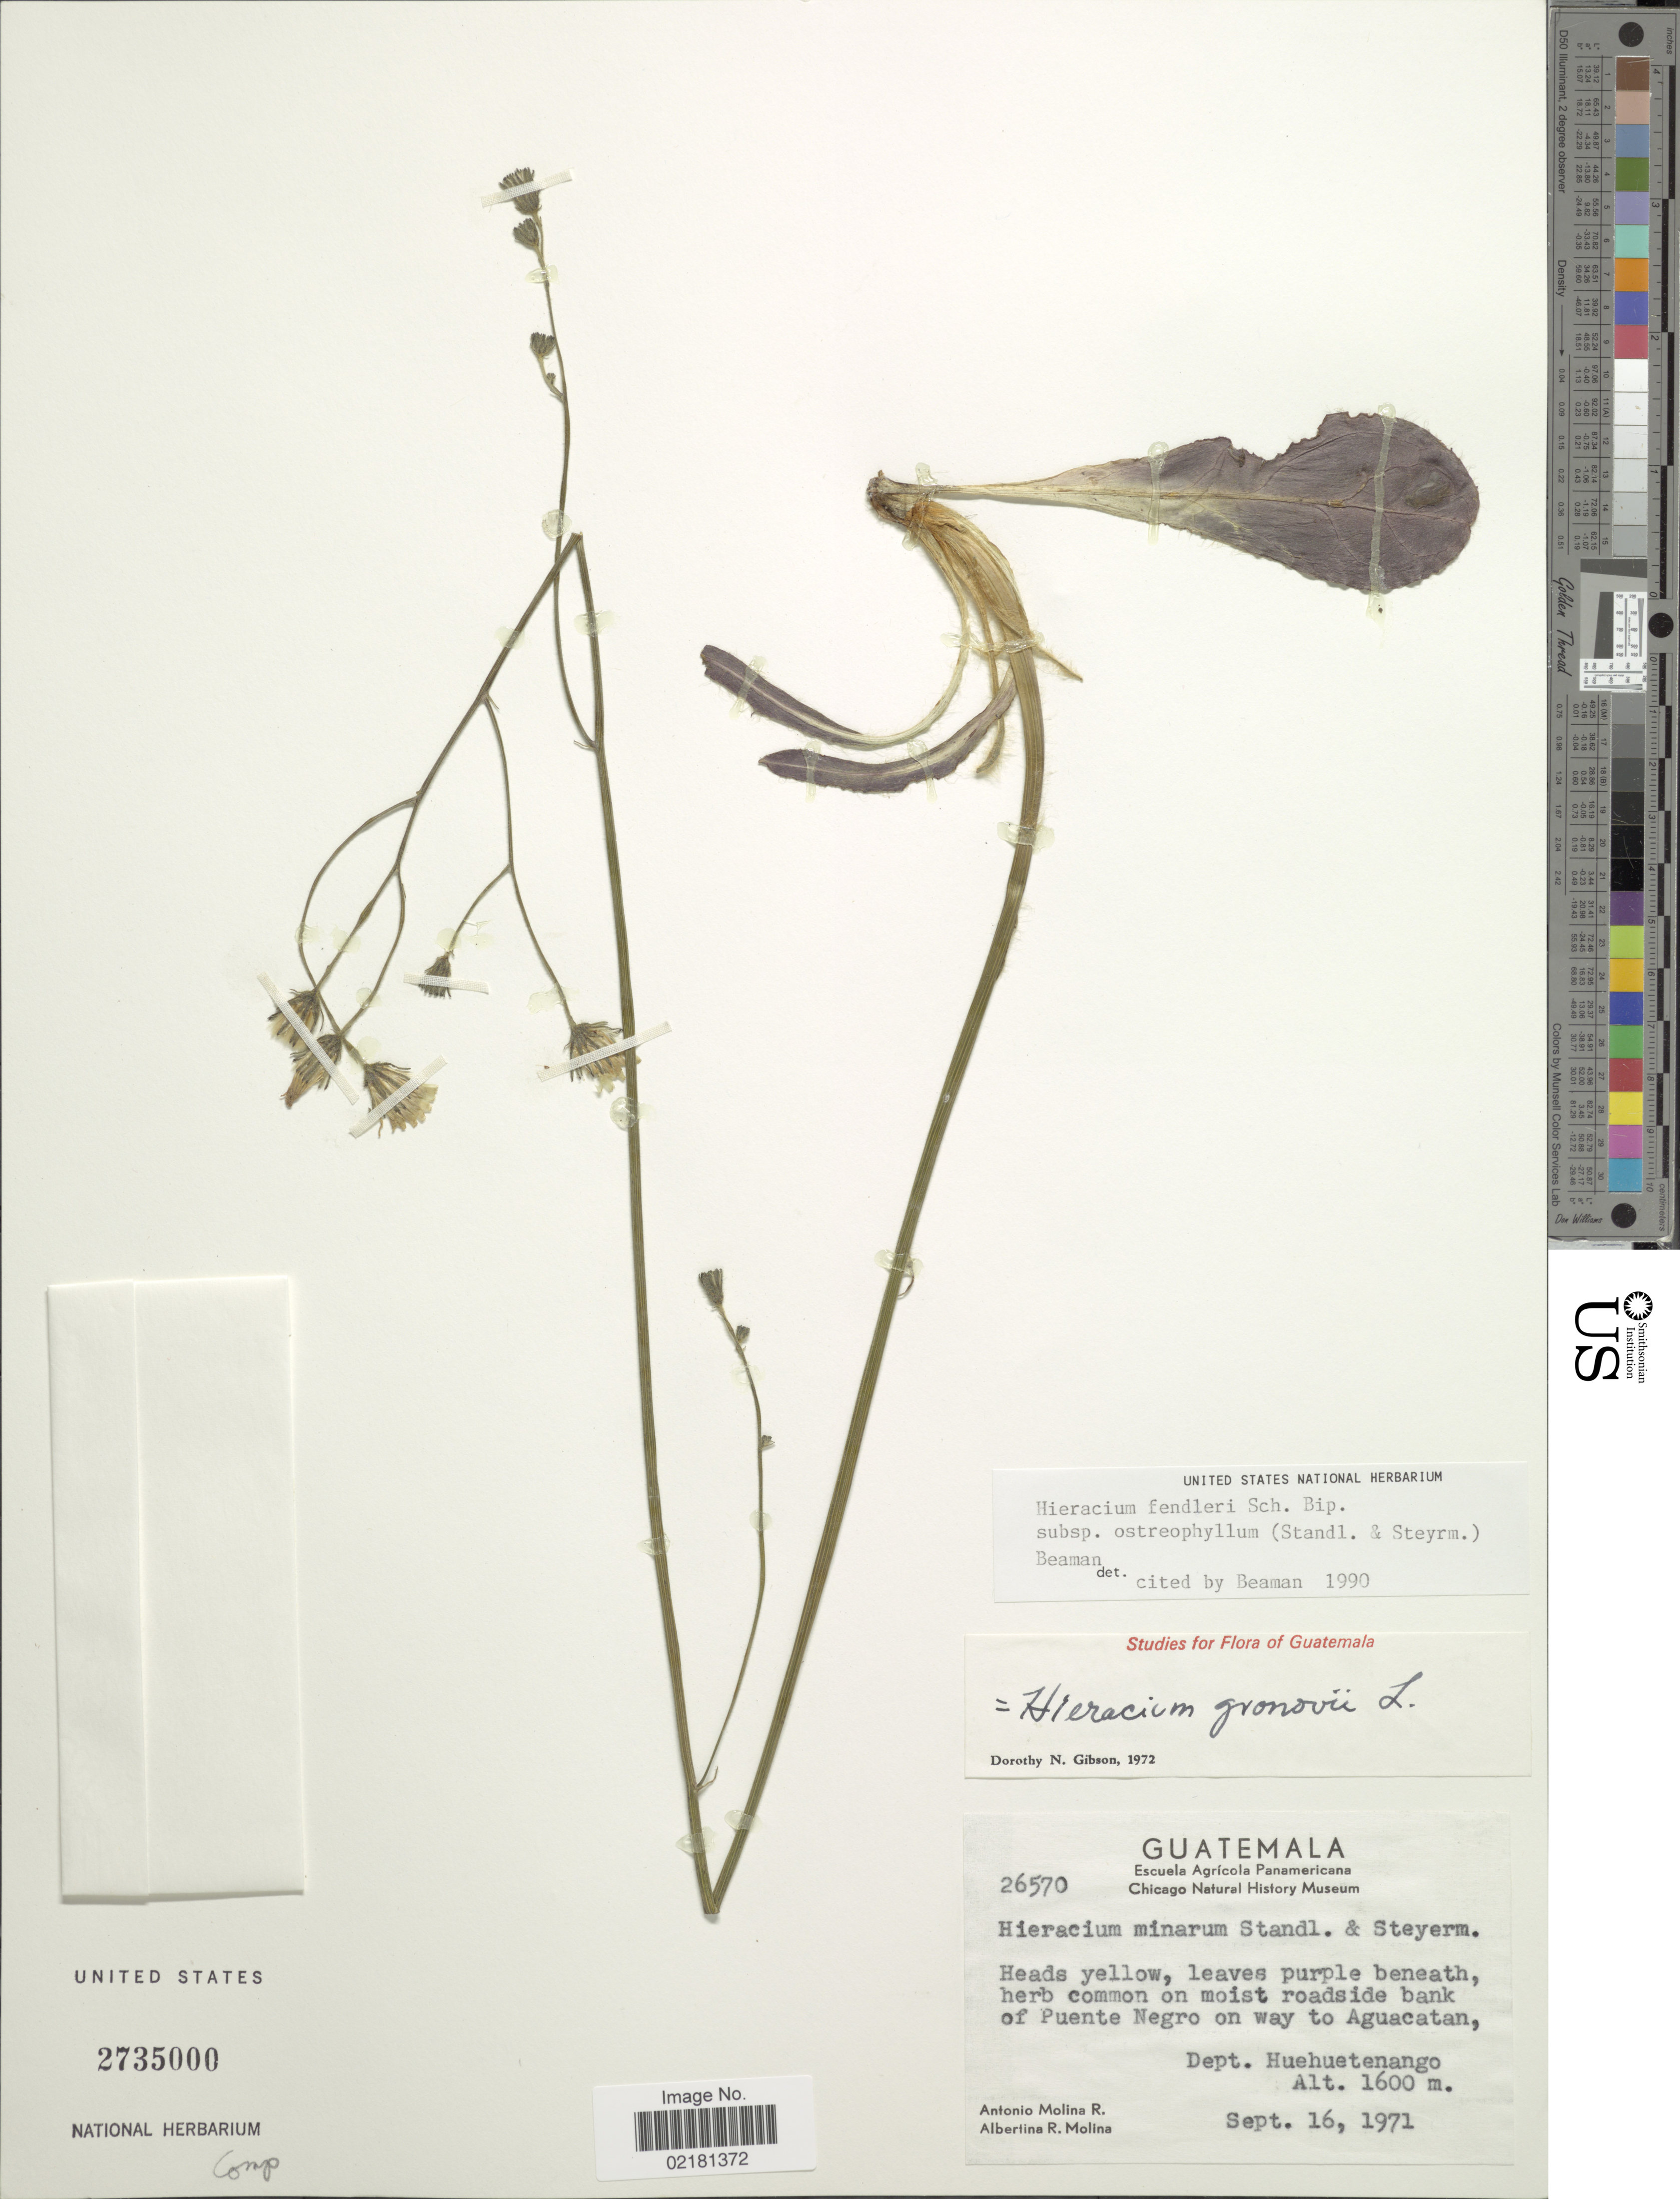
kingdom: Plantae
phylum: Tracheophyta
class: Magnoliopsida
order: Asterales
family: Asteraceae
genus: Hieracium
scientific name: Hieracium fendleri subsp. ostreophyllum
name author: (Standl. & Steyerm.) Beaman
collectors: A. Molina R. & A. R. Molina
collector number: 26570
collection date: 1971-09-16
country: Guatemala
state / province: Huehuetenango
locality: Common on moist roadside bank of Puente Negro on way to Aguacatan.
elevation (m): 1600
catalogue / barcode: US 2735000